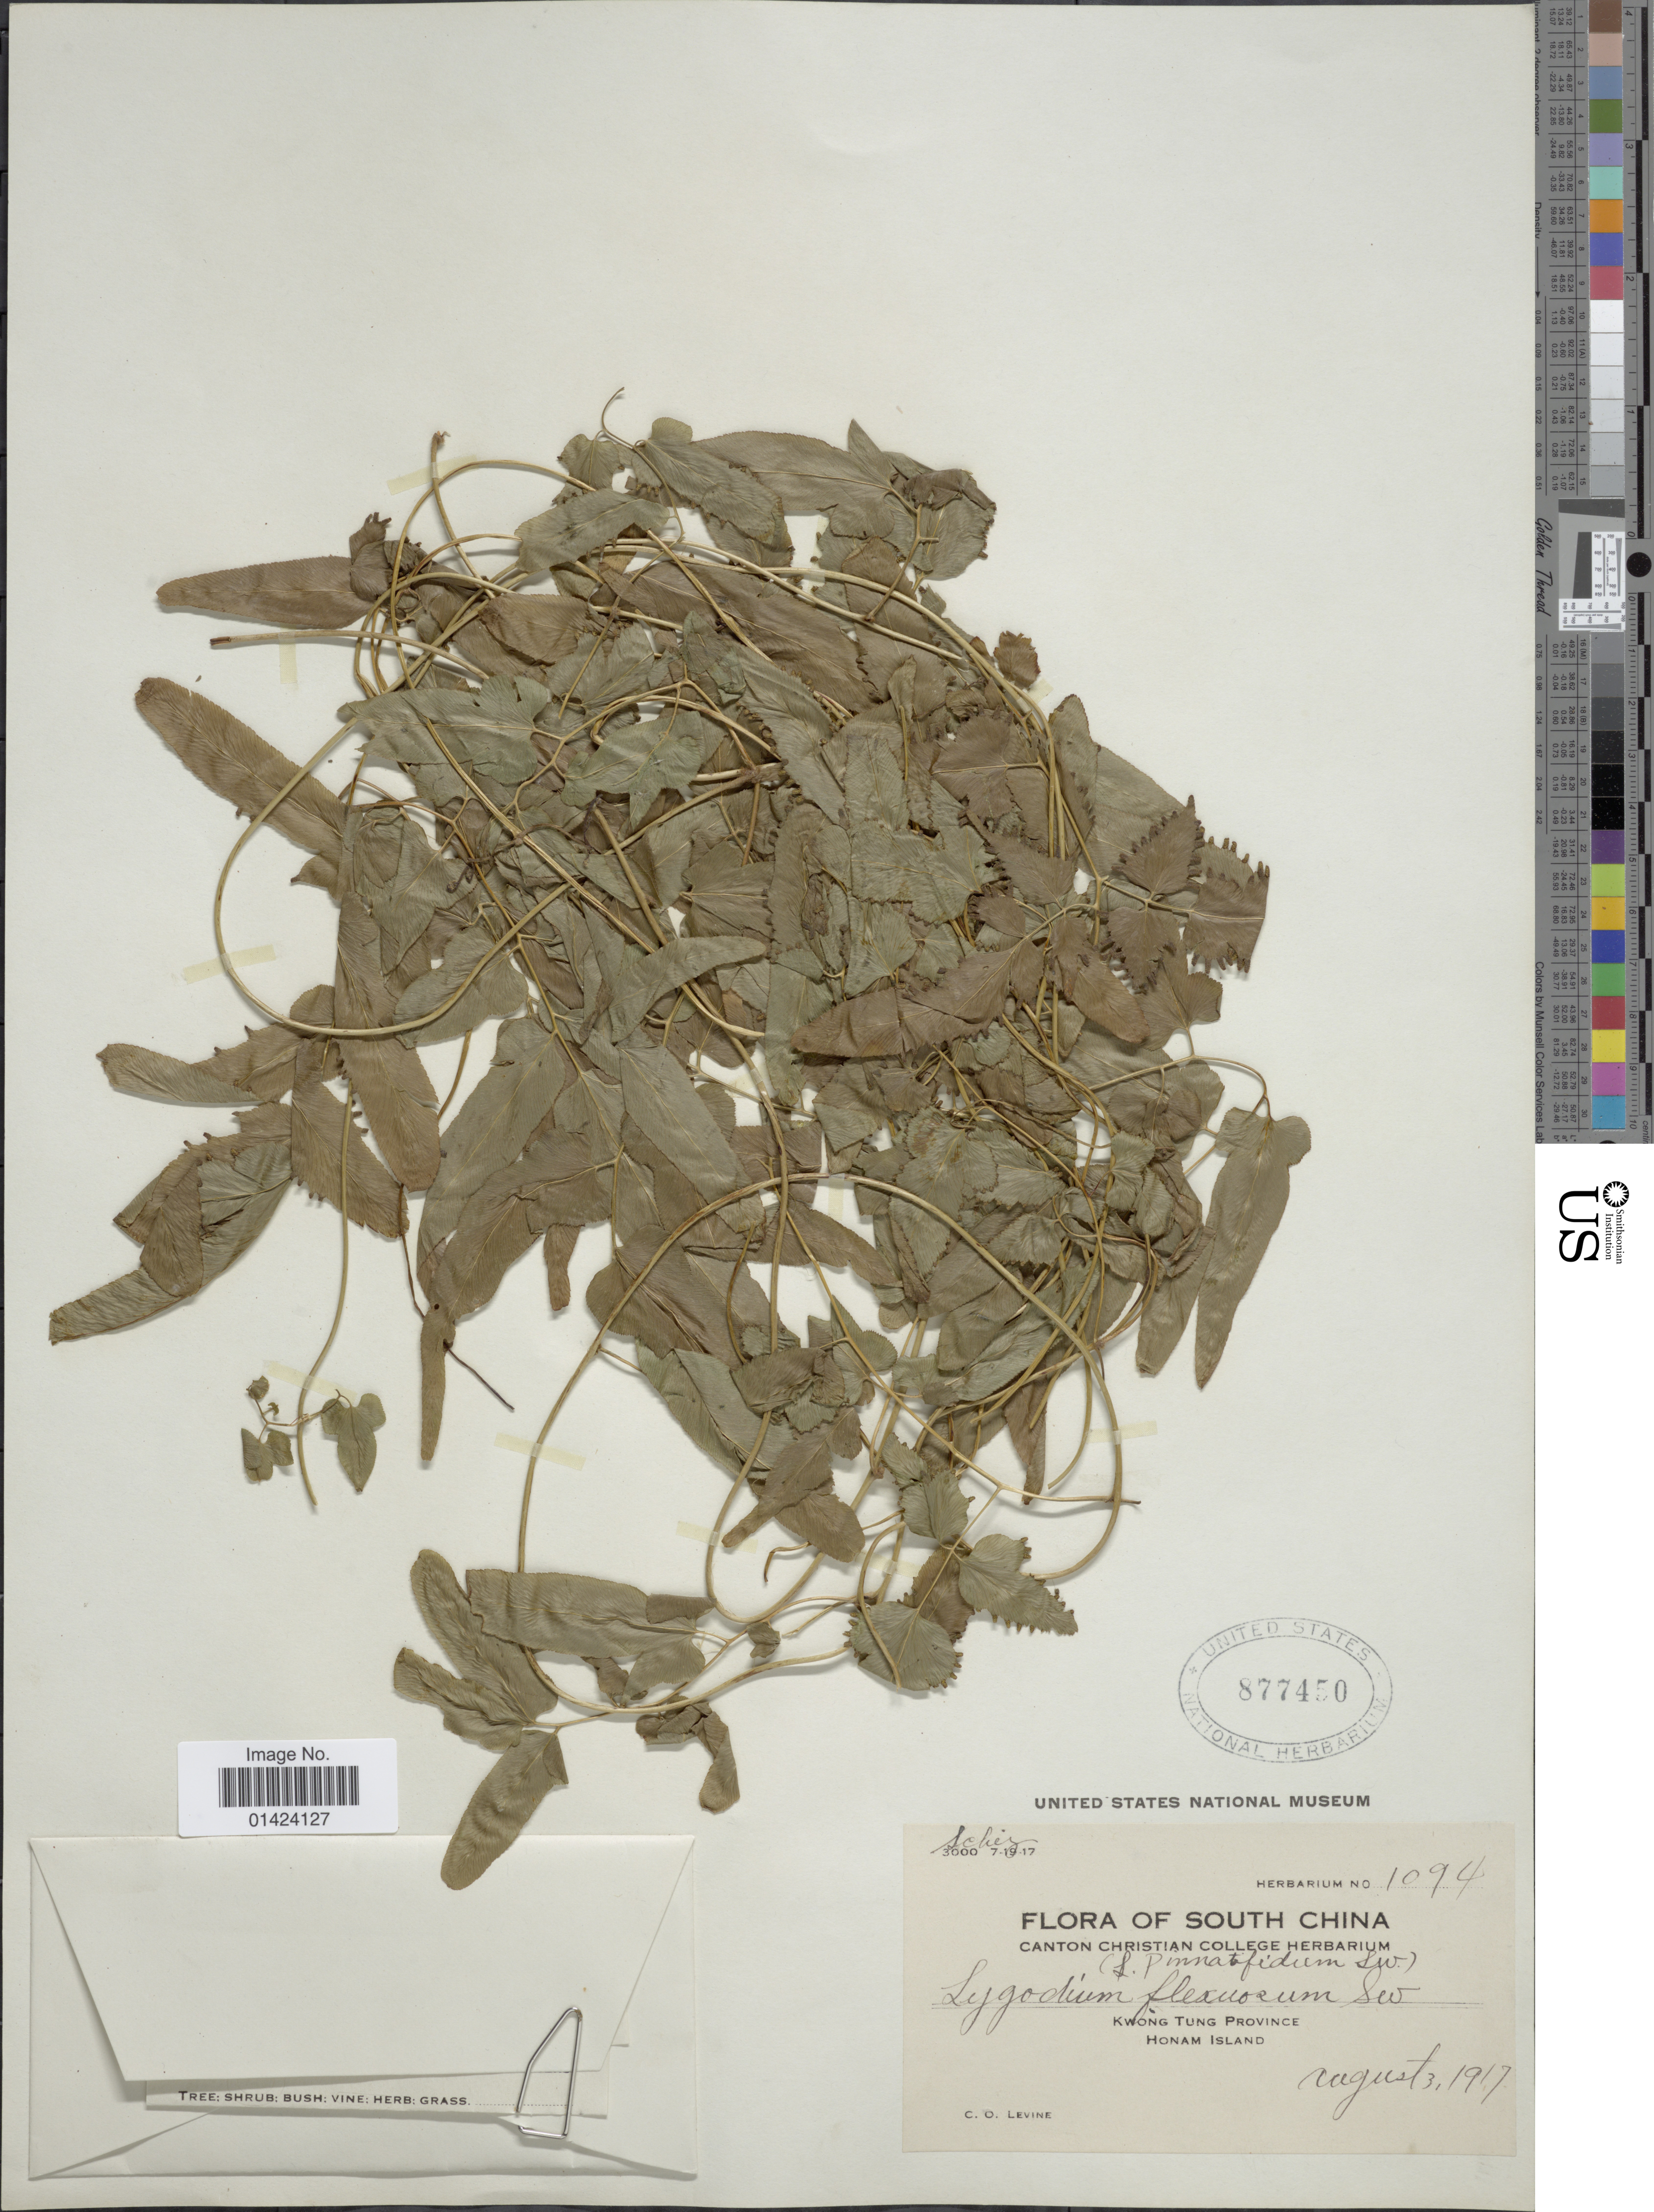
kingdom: Plantae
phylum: Tracheophyta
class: Polypodiopsida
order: Schizaeales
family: Lygodiaceae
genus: Lygodium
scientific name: Lygodium flexuosum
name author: Sw.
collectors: C. O. Levine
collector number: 1094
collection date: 1917-08-03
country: China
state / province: Guangdong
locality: Kwong Tung Province, Honam Island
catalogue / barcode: US 877450